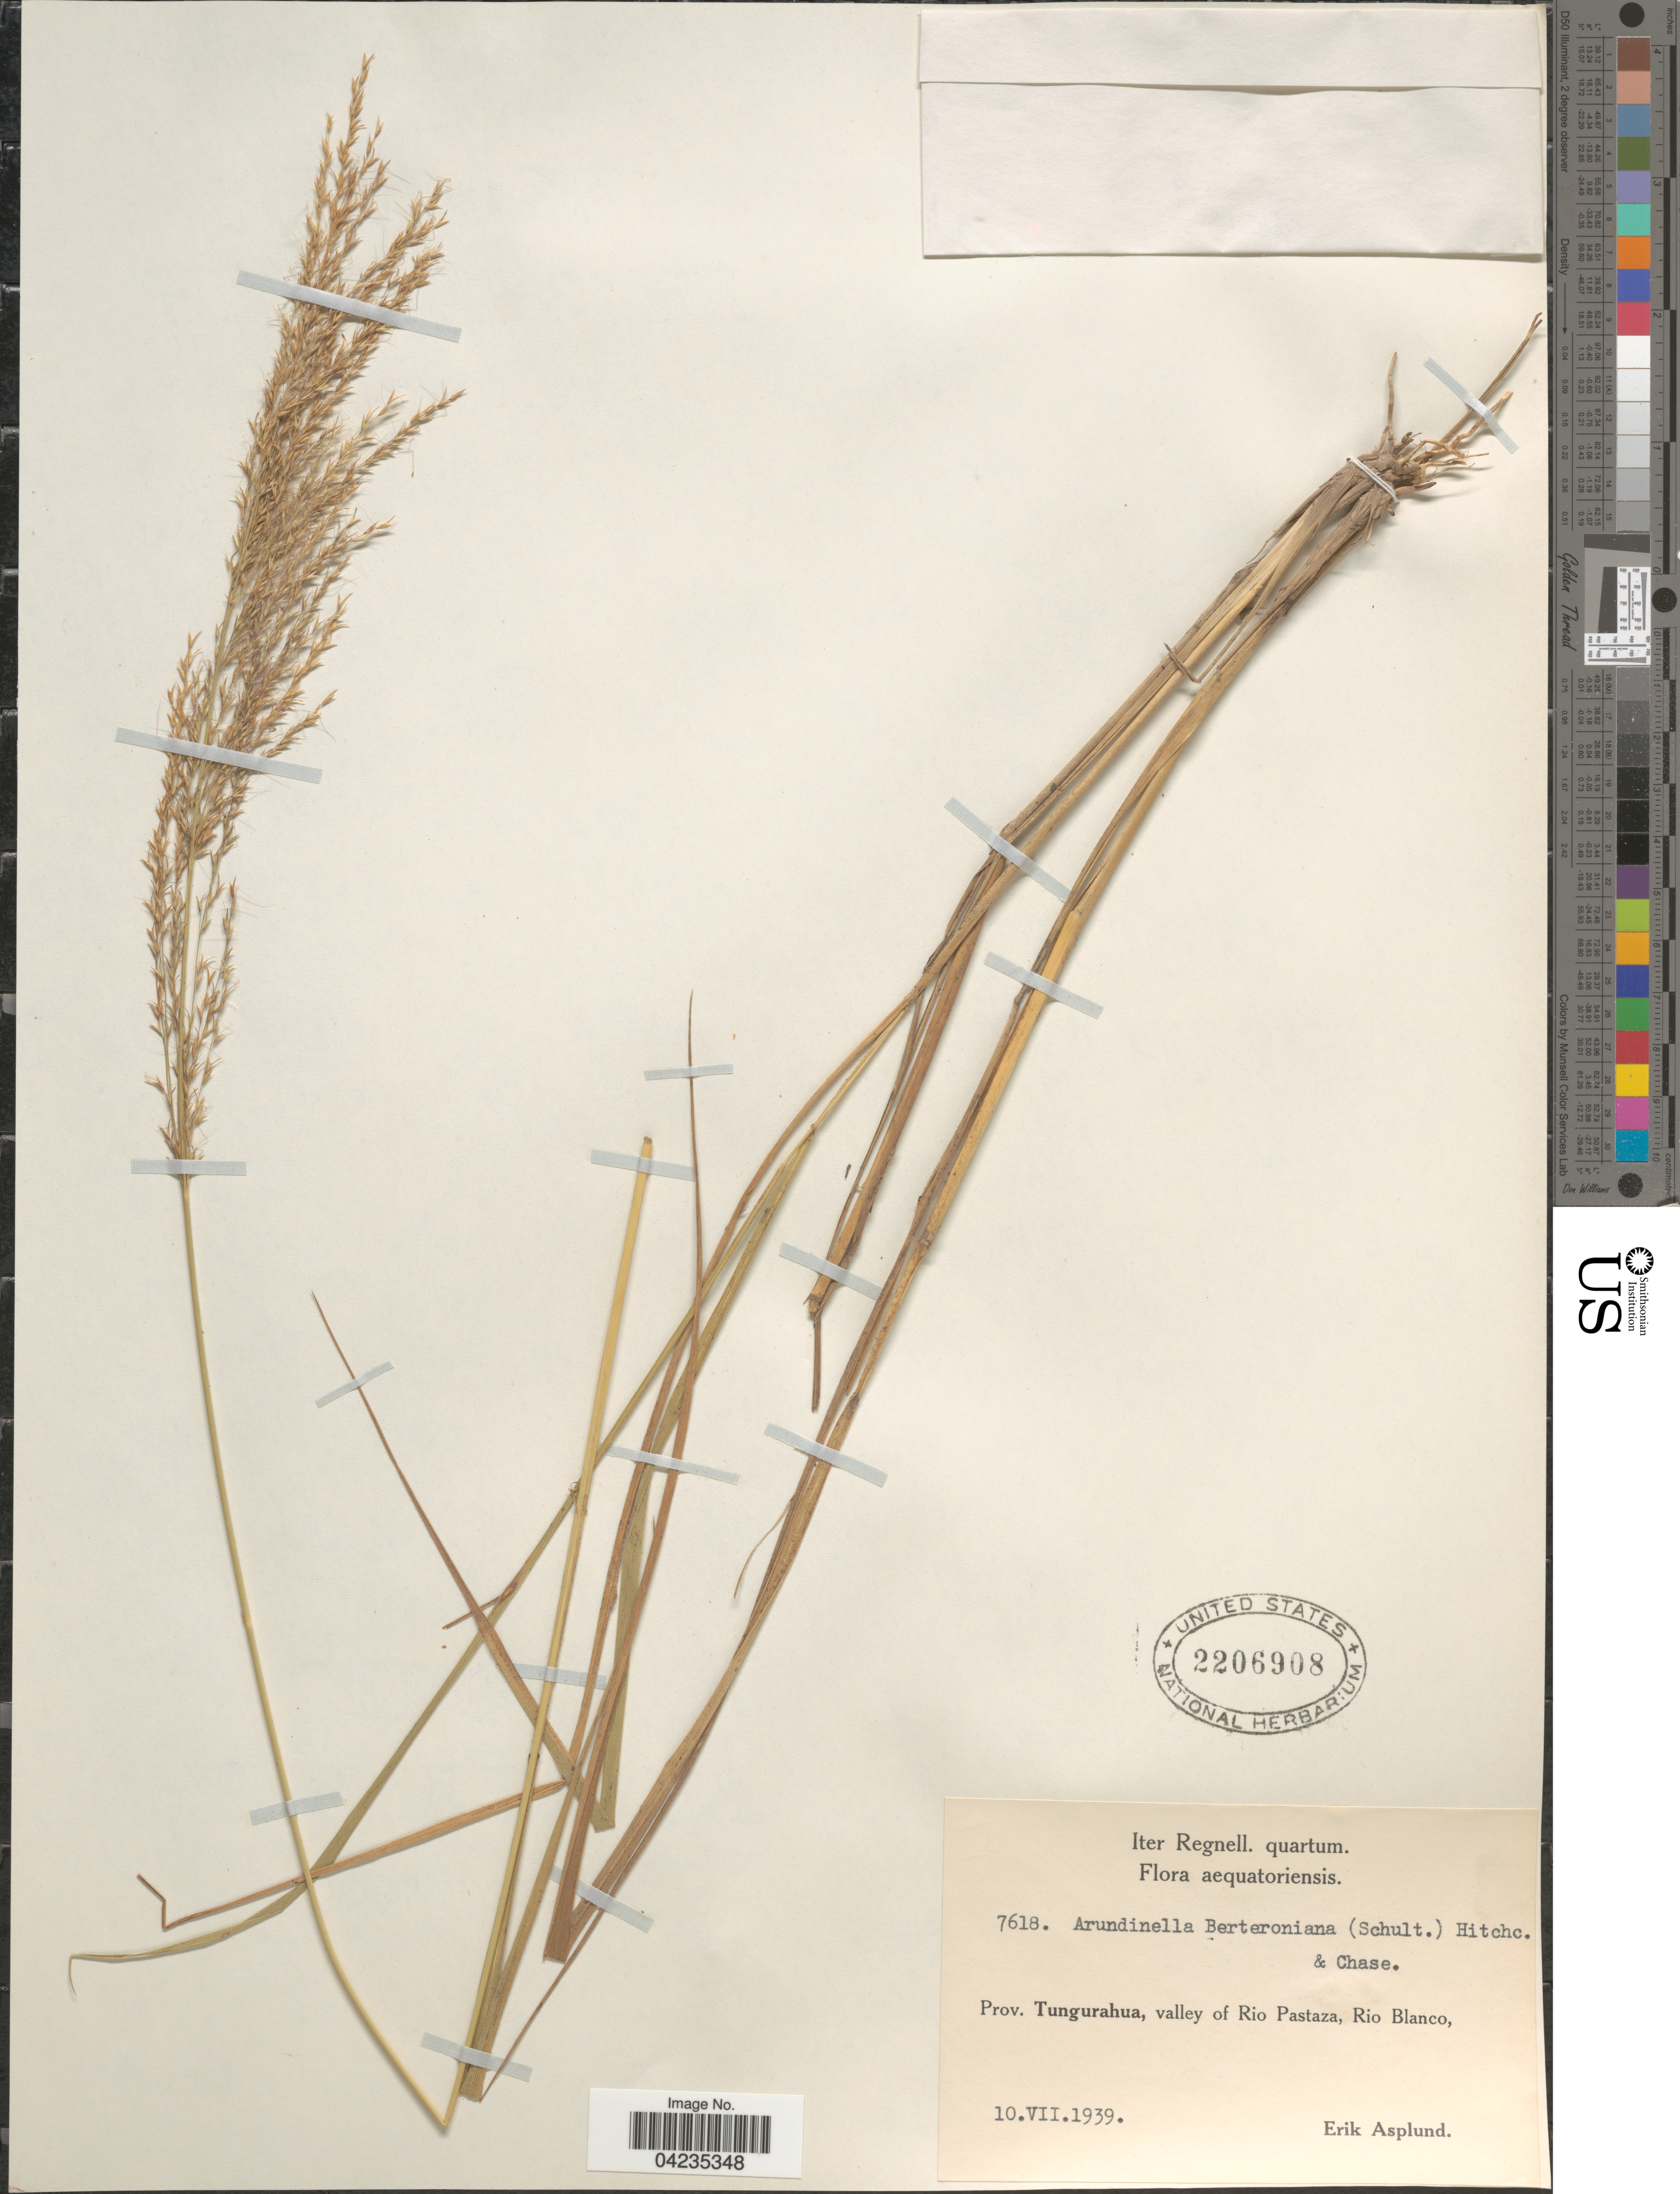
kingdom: Plantae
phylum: Tracheophyta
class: Liliopsida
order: Poales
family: Poaceae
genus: Arundinella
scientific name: Arundinella berteroniana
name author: (Schult.) Hitchc. & Chase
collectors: E. Asplund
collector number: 7618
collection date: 1939-07-10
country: Ecuador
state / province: Tungurahua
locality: Iter Regnell. quartum. Valley of Rio Pastaza, Rio Blanco.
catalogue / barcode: US 2206908